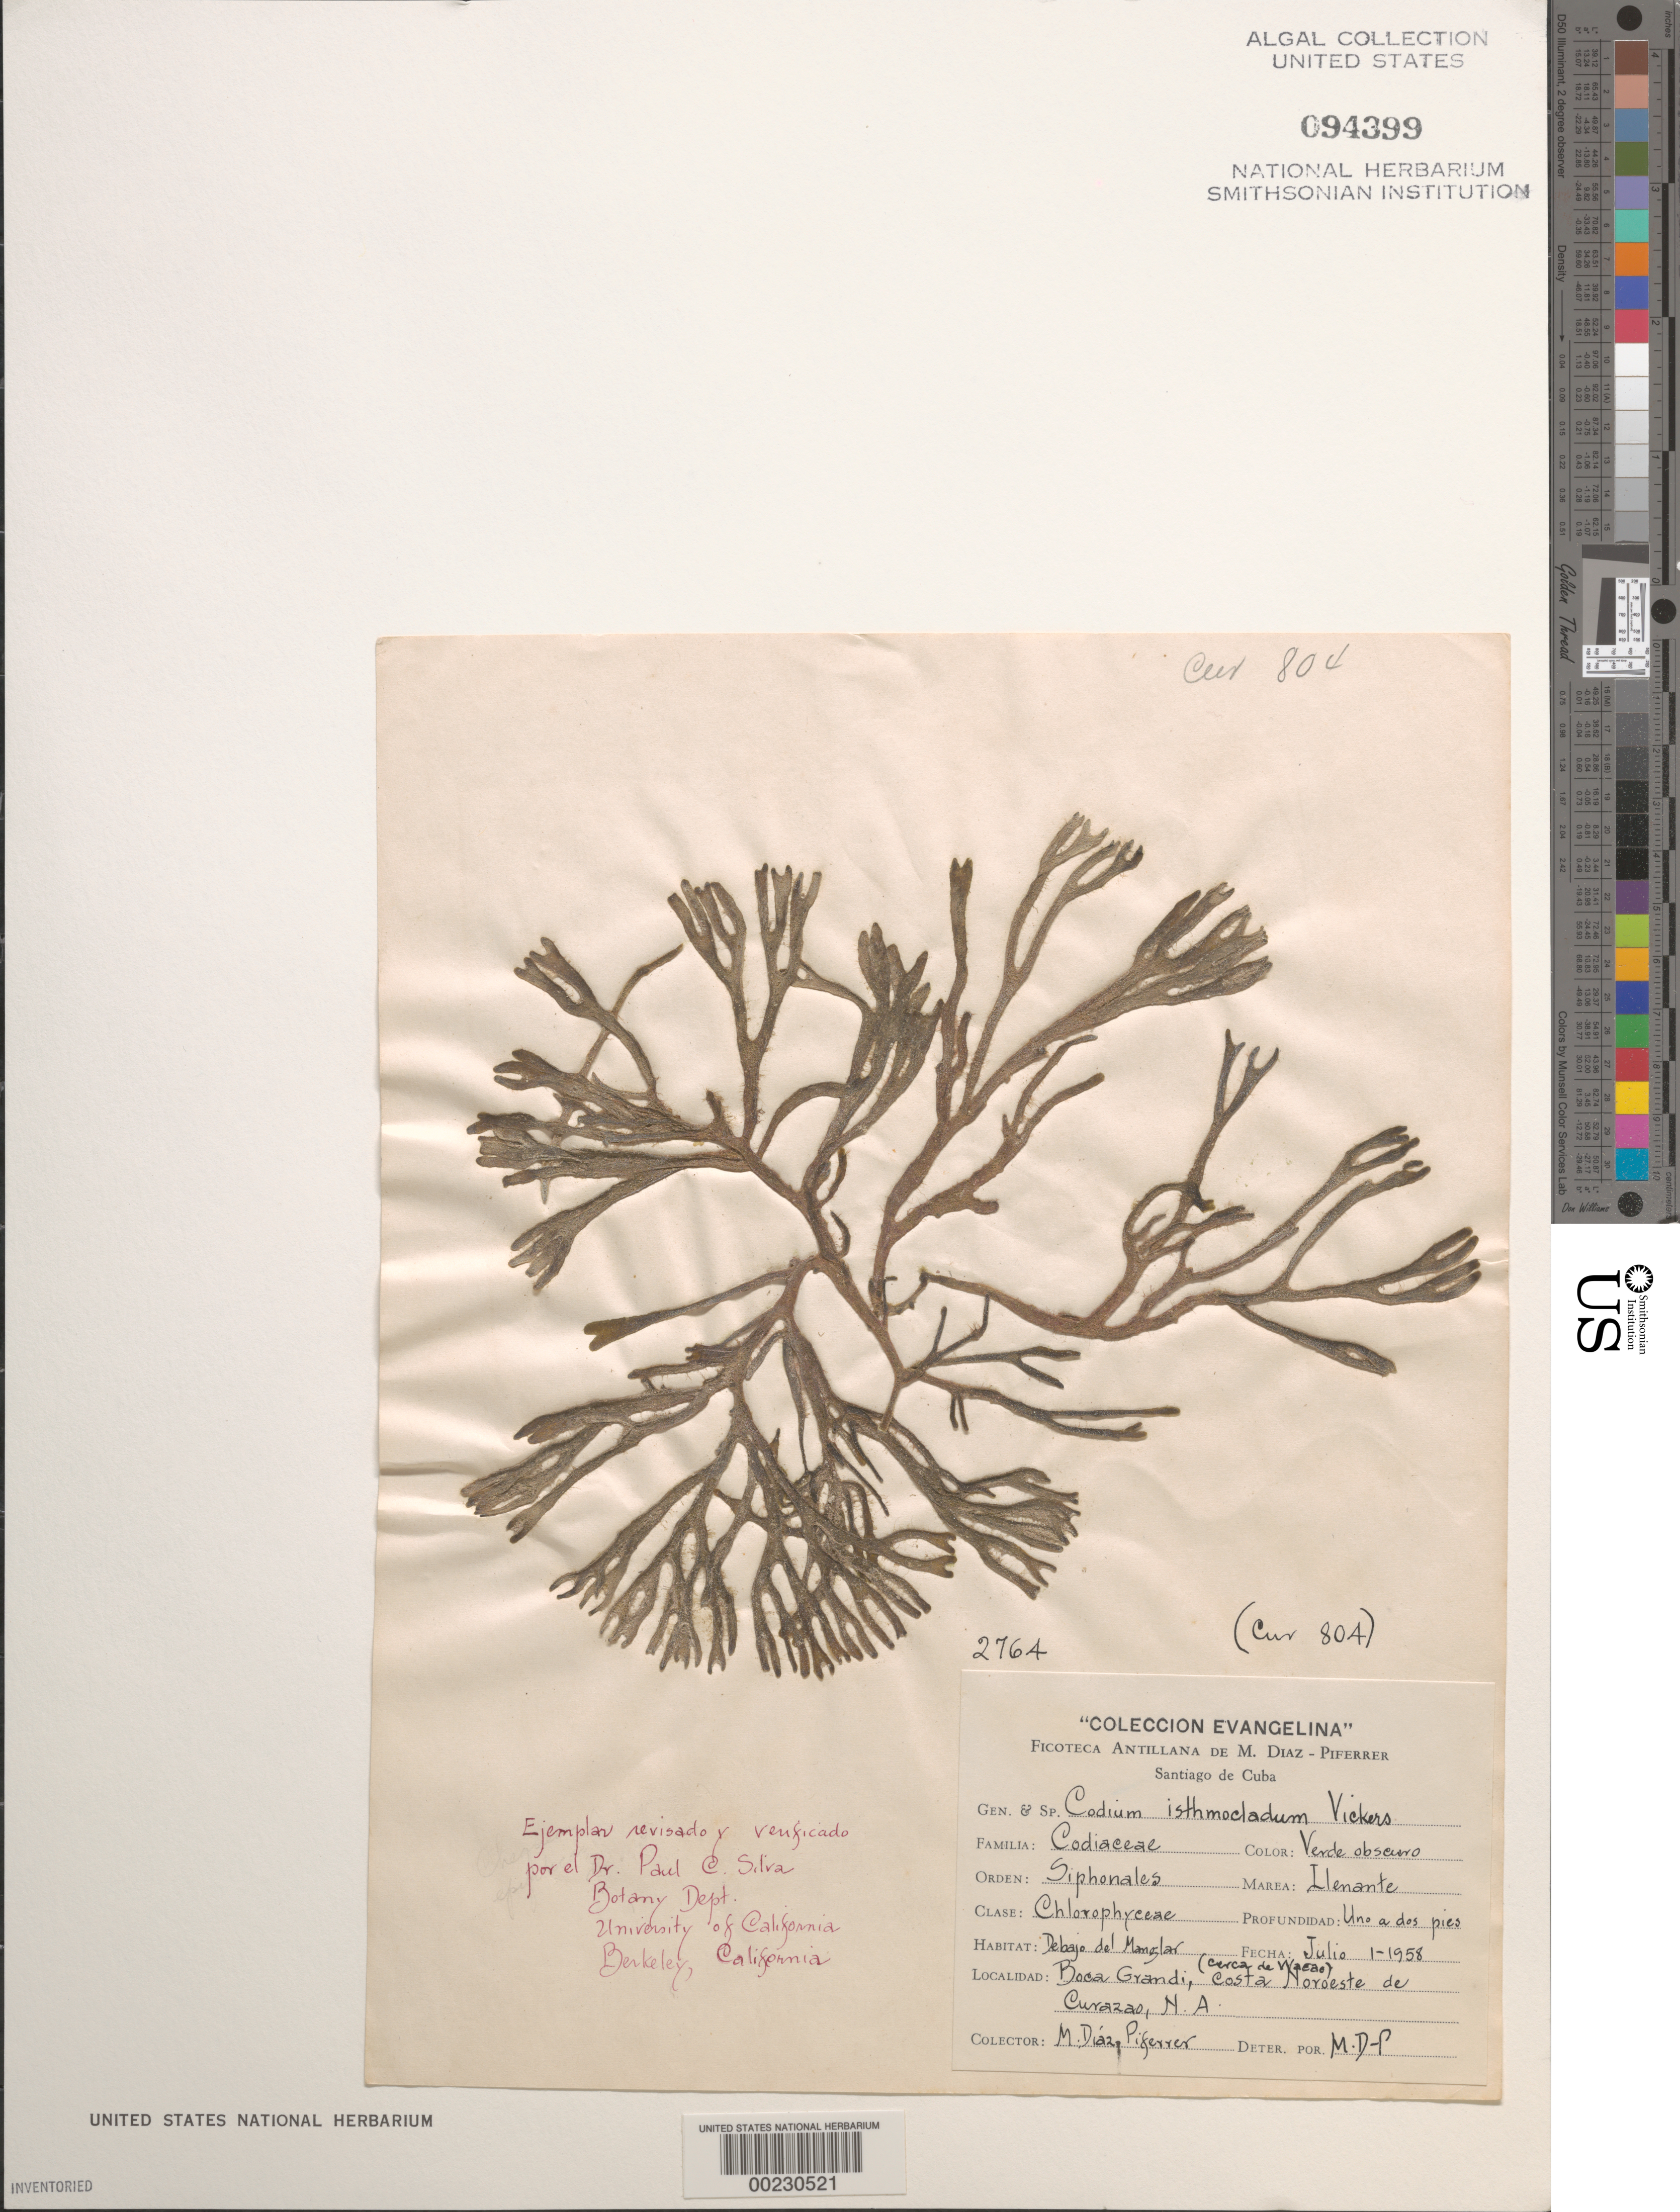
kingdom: Plantae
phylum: Chlorophyta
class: Ulvophyceae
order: Bryopsidales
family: Codiaceae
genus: Codium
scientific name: Codium isthmocladum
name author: Vickers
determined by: Diaz-Piferrer, M.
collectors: M. Diaz-Piferrer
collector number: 2764 & CUR. 804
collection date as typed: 01 Jul 1958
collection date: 1958-07-01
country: Curaçao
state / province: ABC Islands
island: Curaçao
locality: Boca Grandi, near Wacao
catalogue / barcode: US 94399